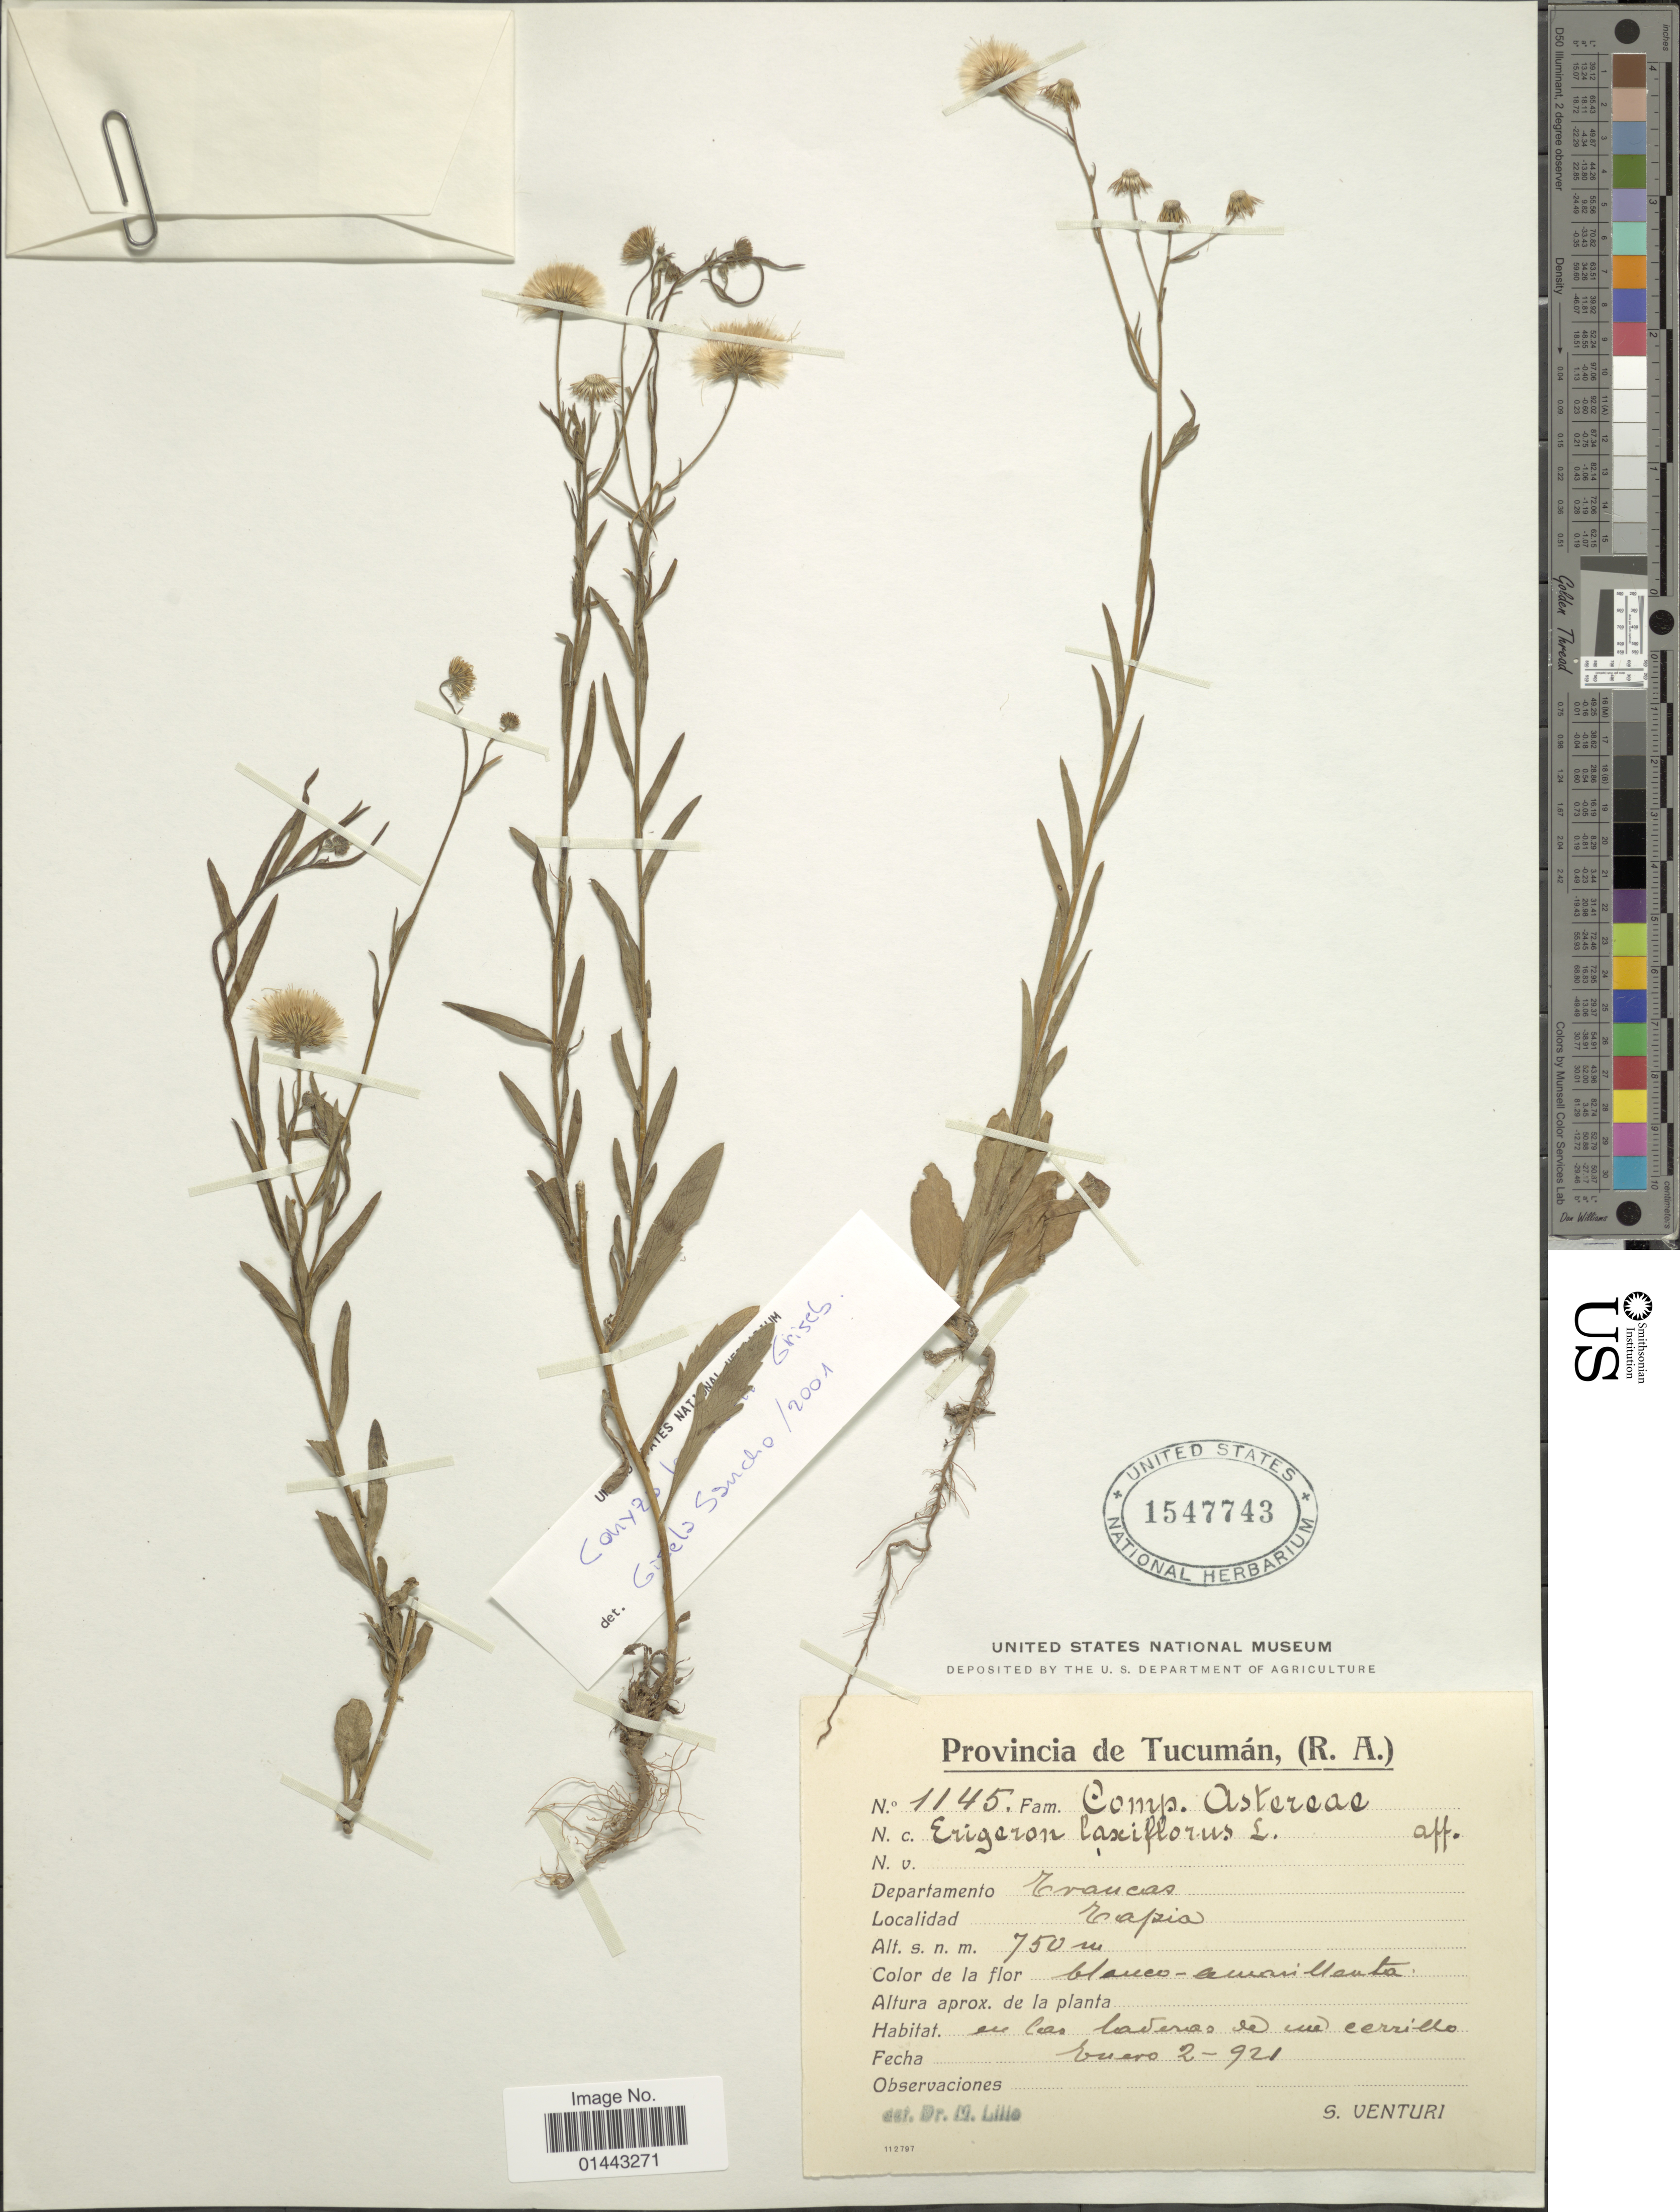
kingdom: Plantae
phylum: Tracheophyta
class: Magnoliopsida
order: Asterales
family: Asteraceae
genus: Erigeron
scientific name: Erigeron laxiflorus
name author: Baker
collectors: S. Venturi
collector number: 1145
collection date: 1921-01-02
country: Argentina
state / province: Tucuman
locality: (R.A.) Departamento Trancas, Tapia.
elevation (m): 750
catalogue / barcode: US 1547743